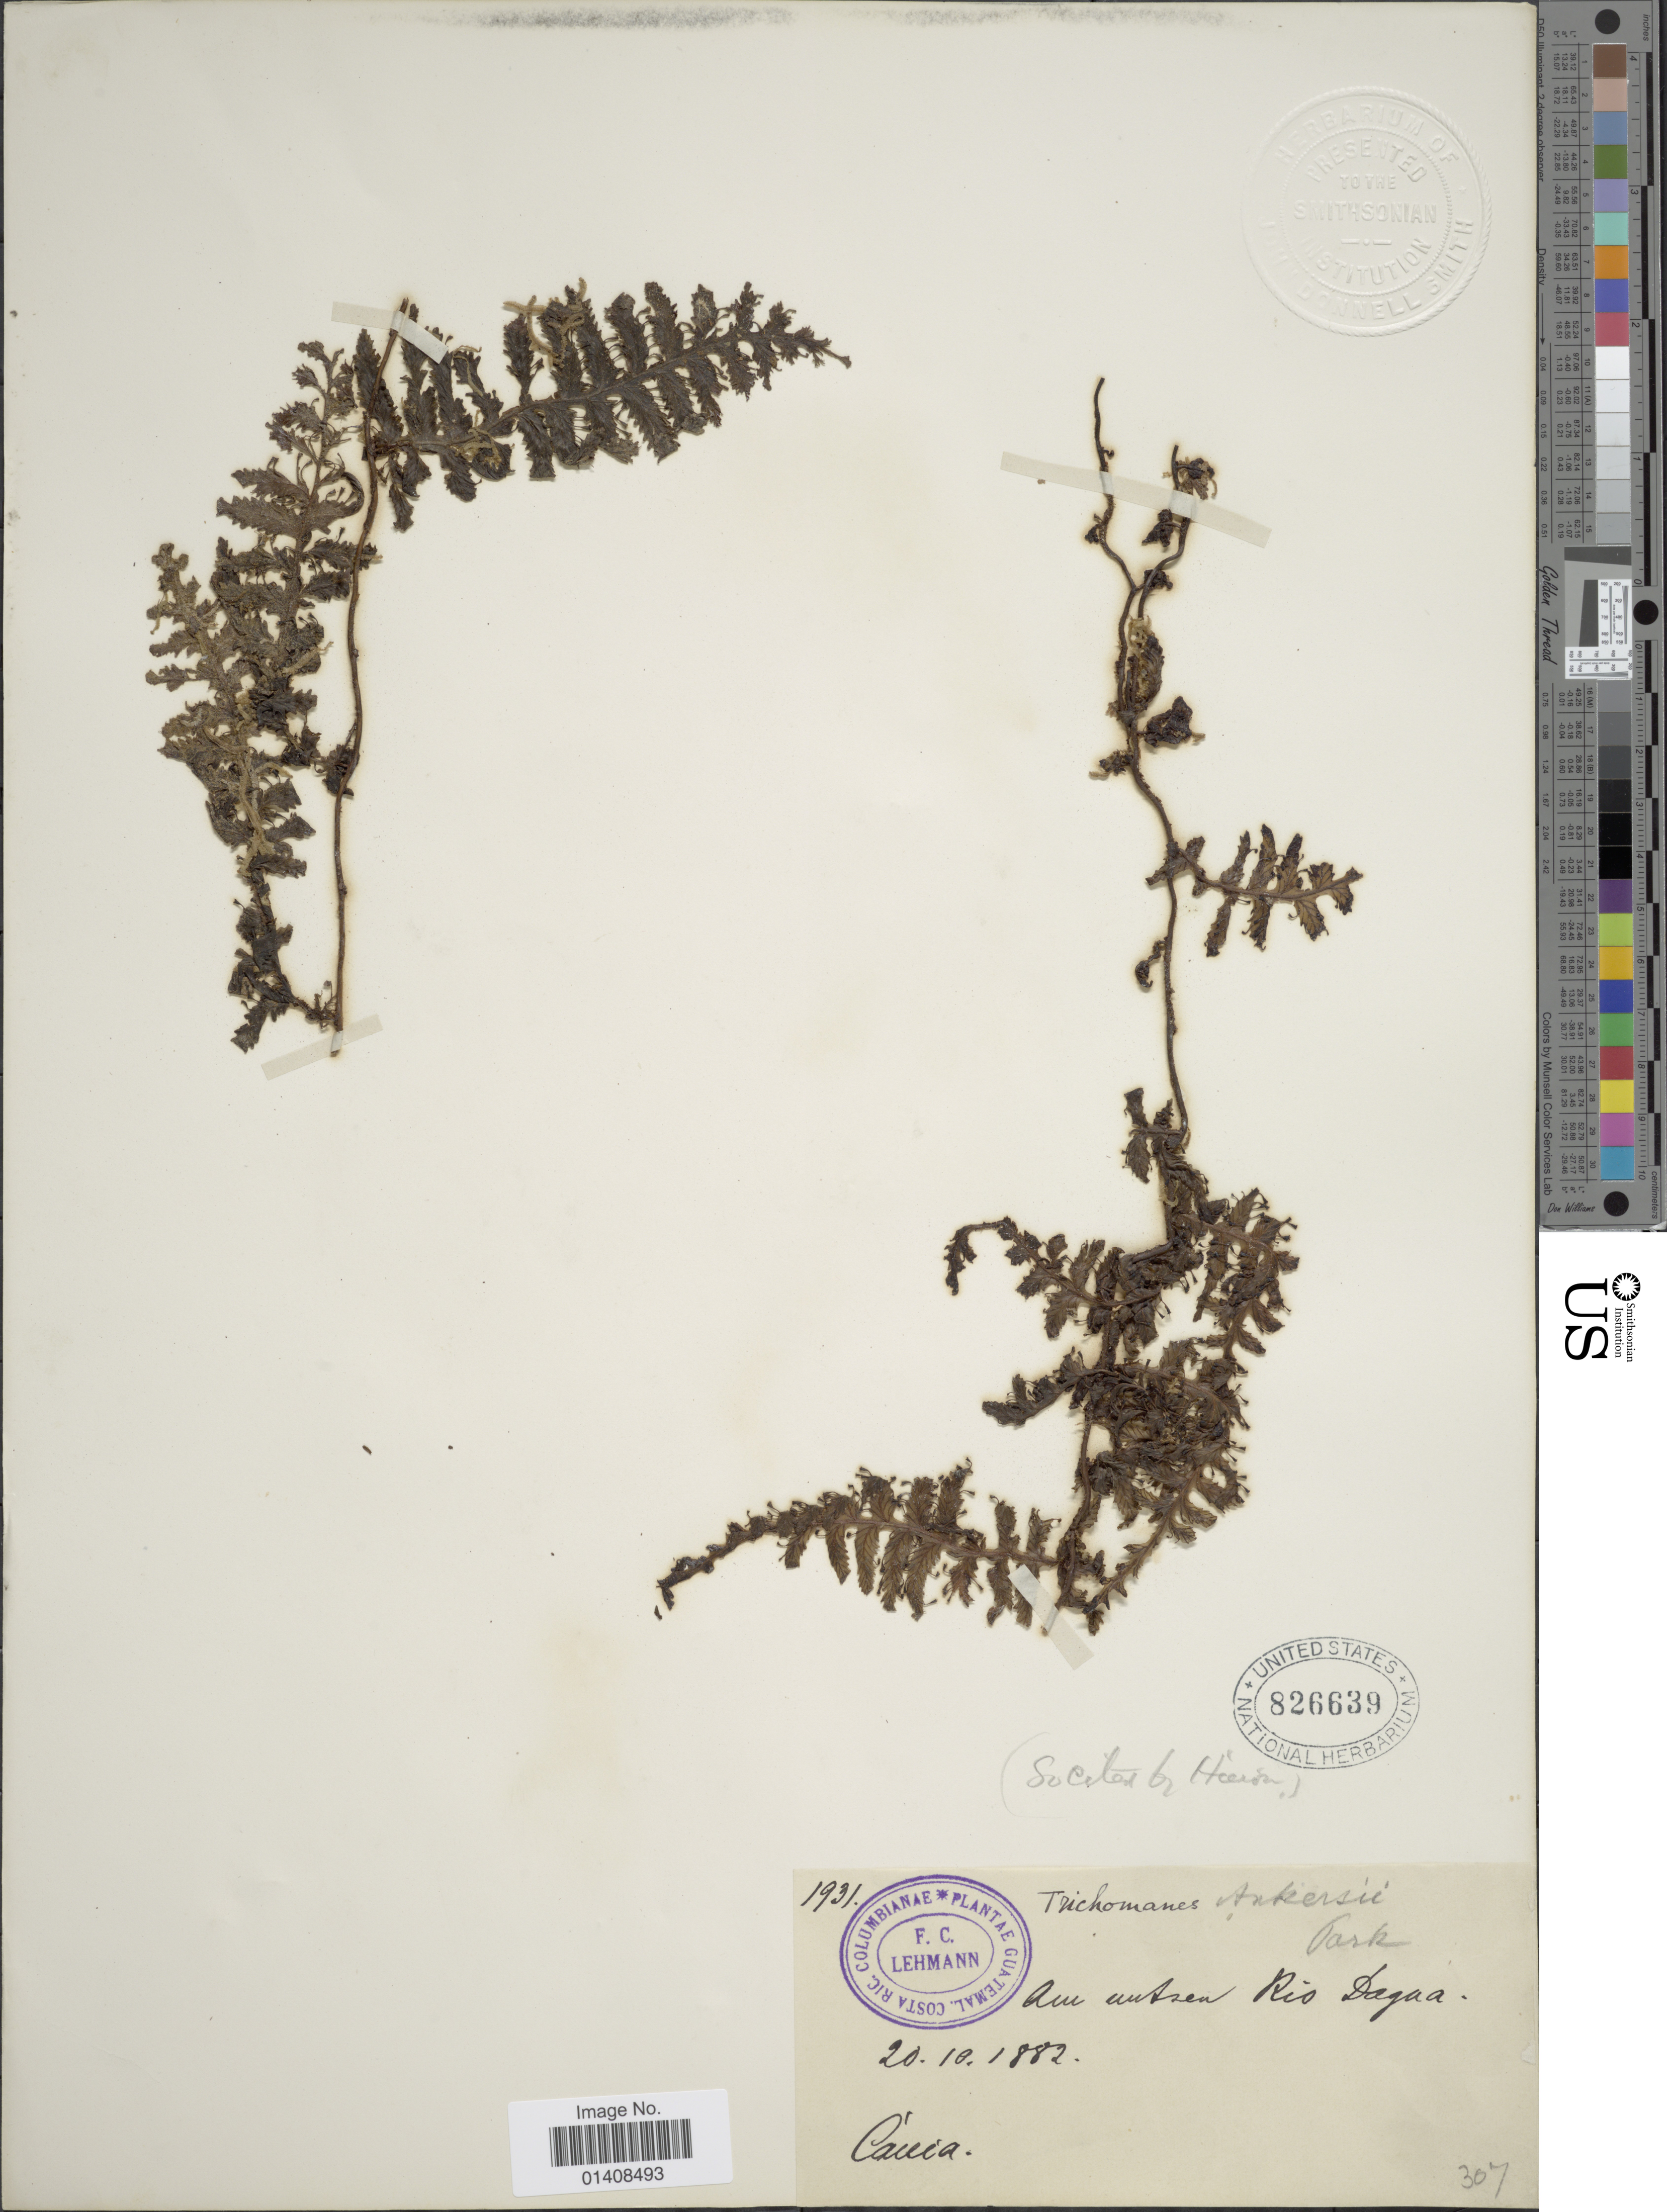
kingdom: Plantae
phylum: Tracheophyta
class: Polypodiopsida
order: Hymenophyllales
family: Hymenophyllaceae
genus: Trichomanes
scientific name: Trichomanes ankersii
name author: C. Parker ex Hook. & Grev.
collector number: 307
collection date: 1882-10-20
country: Colombia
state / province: Valle del Cauca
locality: Rio Dagua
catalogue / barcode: US 826639